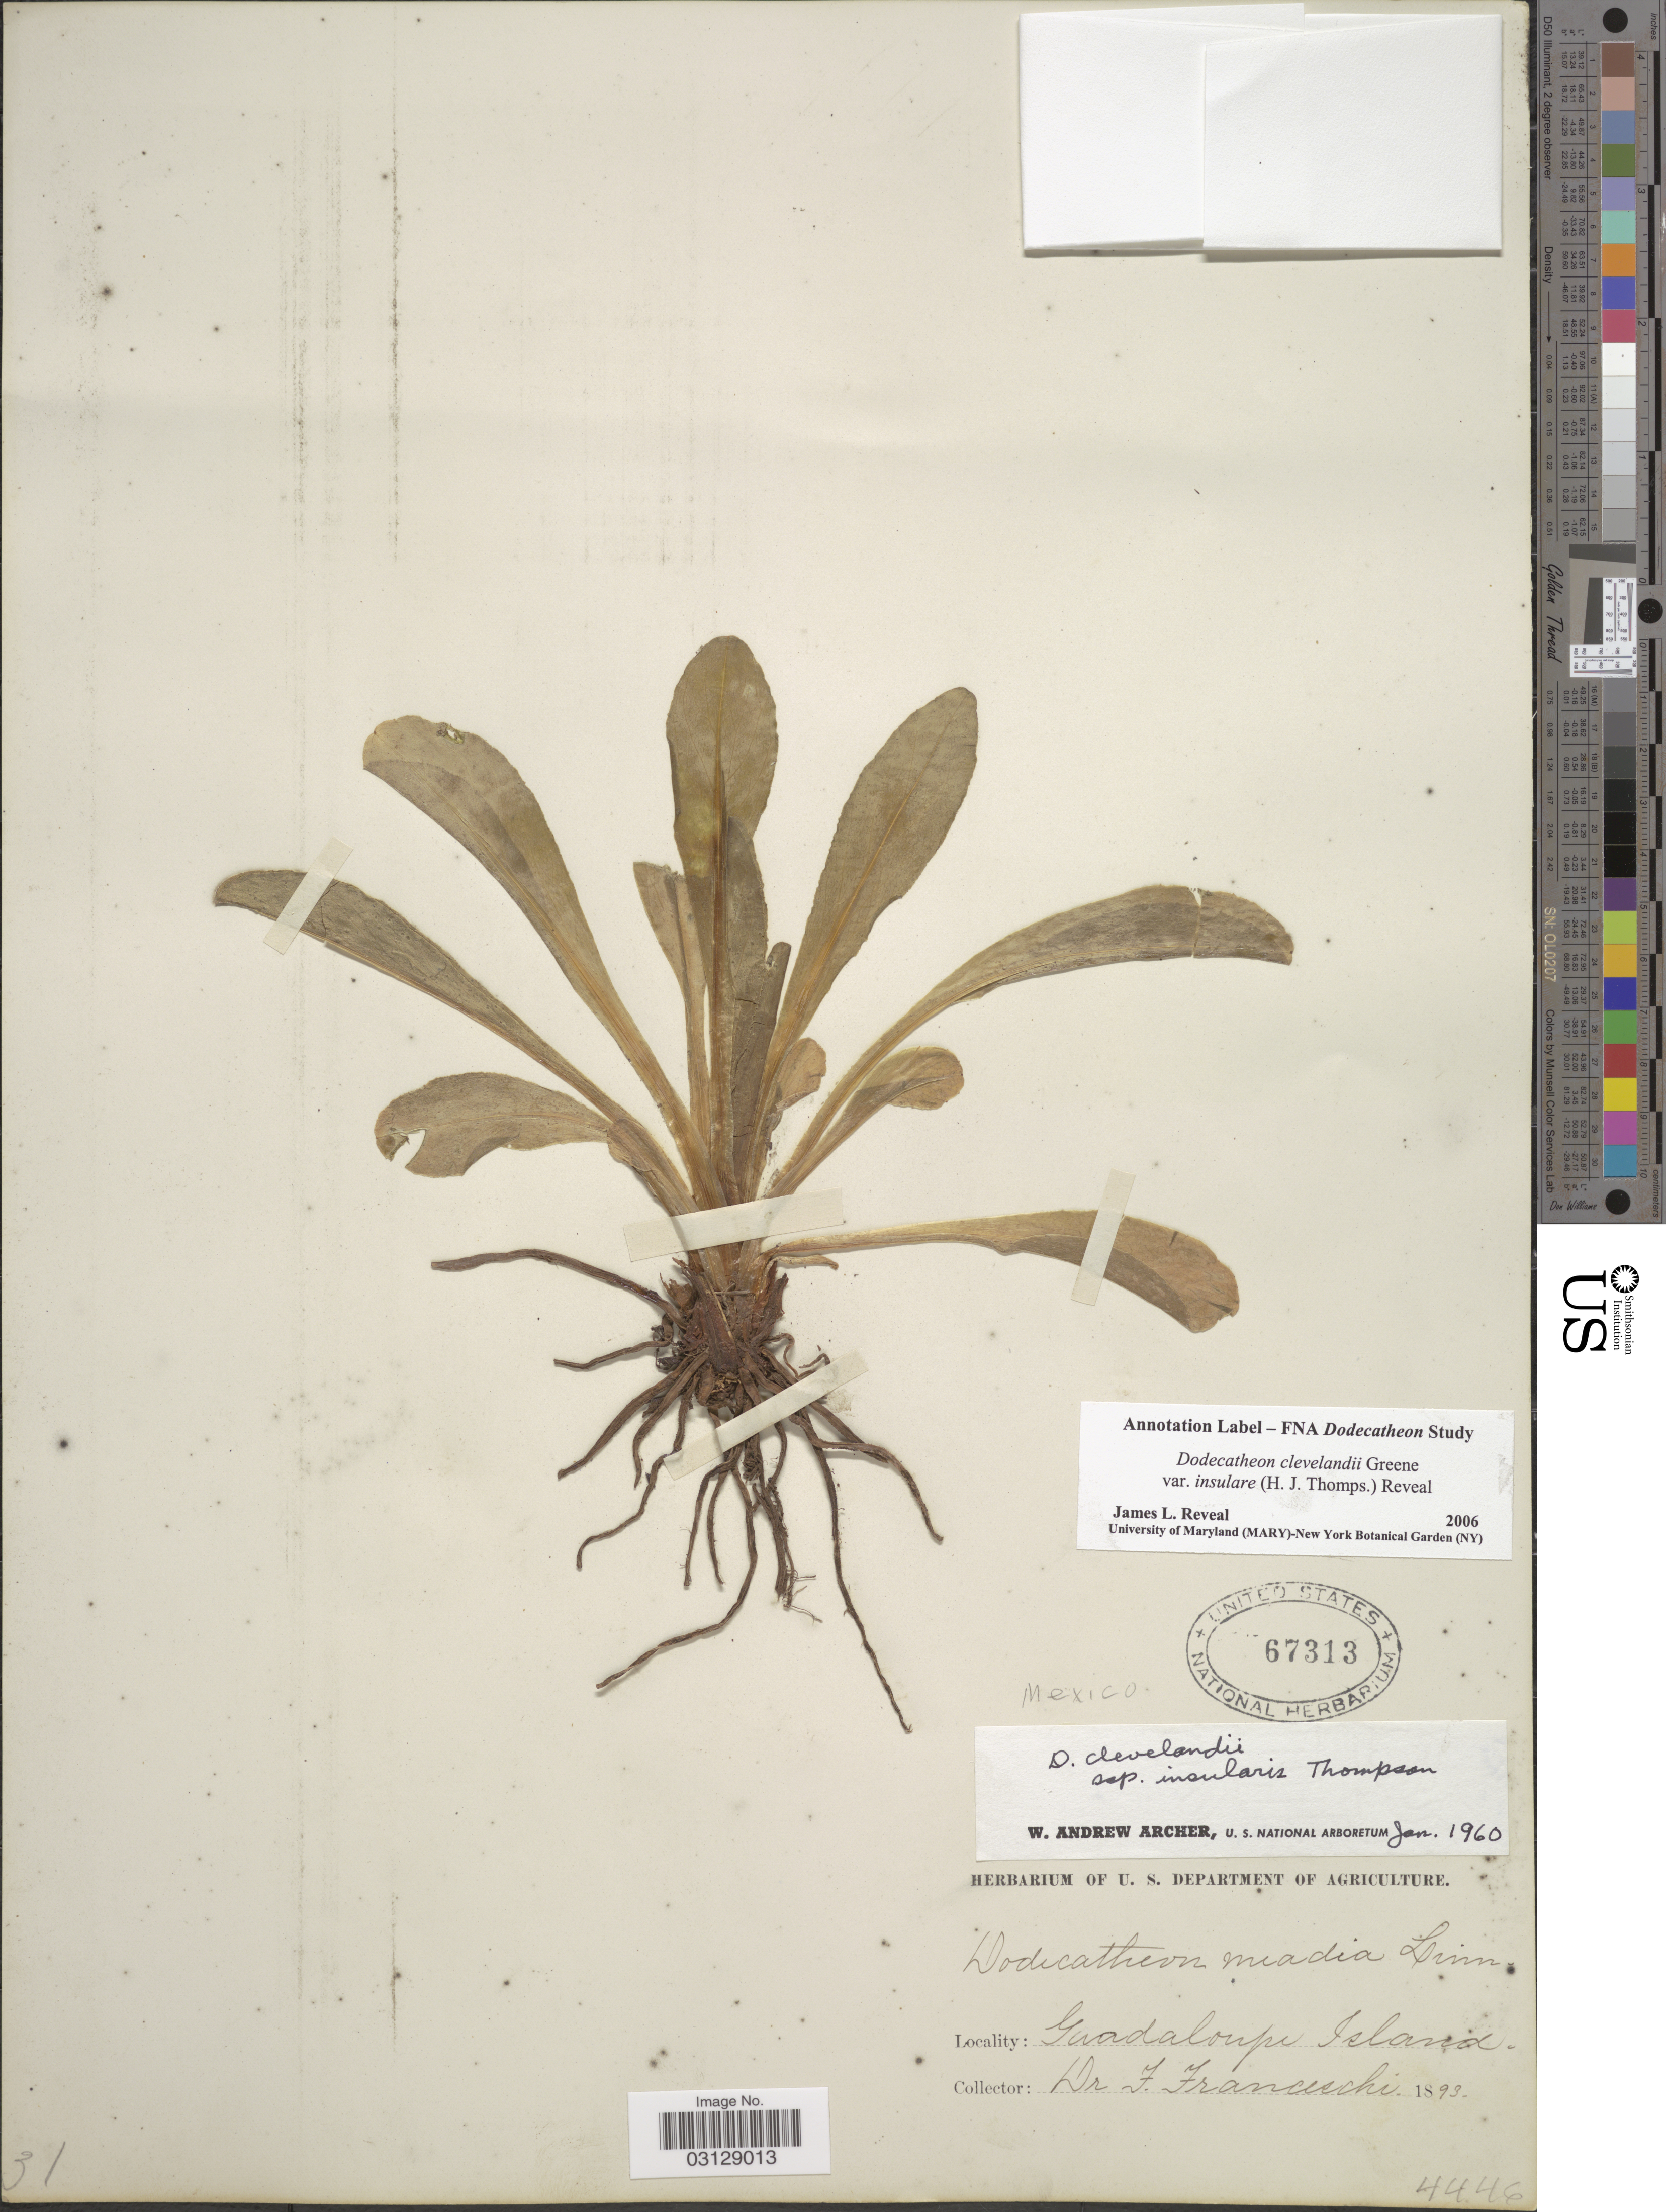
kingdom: Plantae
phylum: Tracheophyta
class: Magnoliopsida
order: Ericales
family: Primulaceae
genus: Dodecatheon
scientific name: Dodecatheon clevelandii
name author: Greene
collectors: F. Franceschi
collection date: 1893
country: Mexico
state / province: Baja California Norte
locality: Guadalupe Island.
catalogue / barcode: US 67313